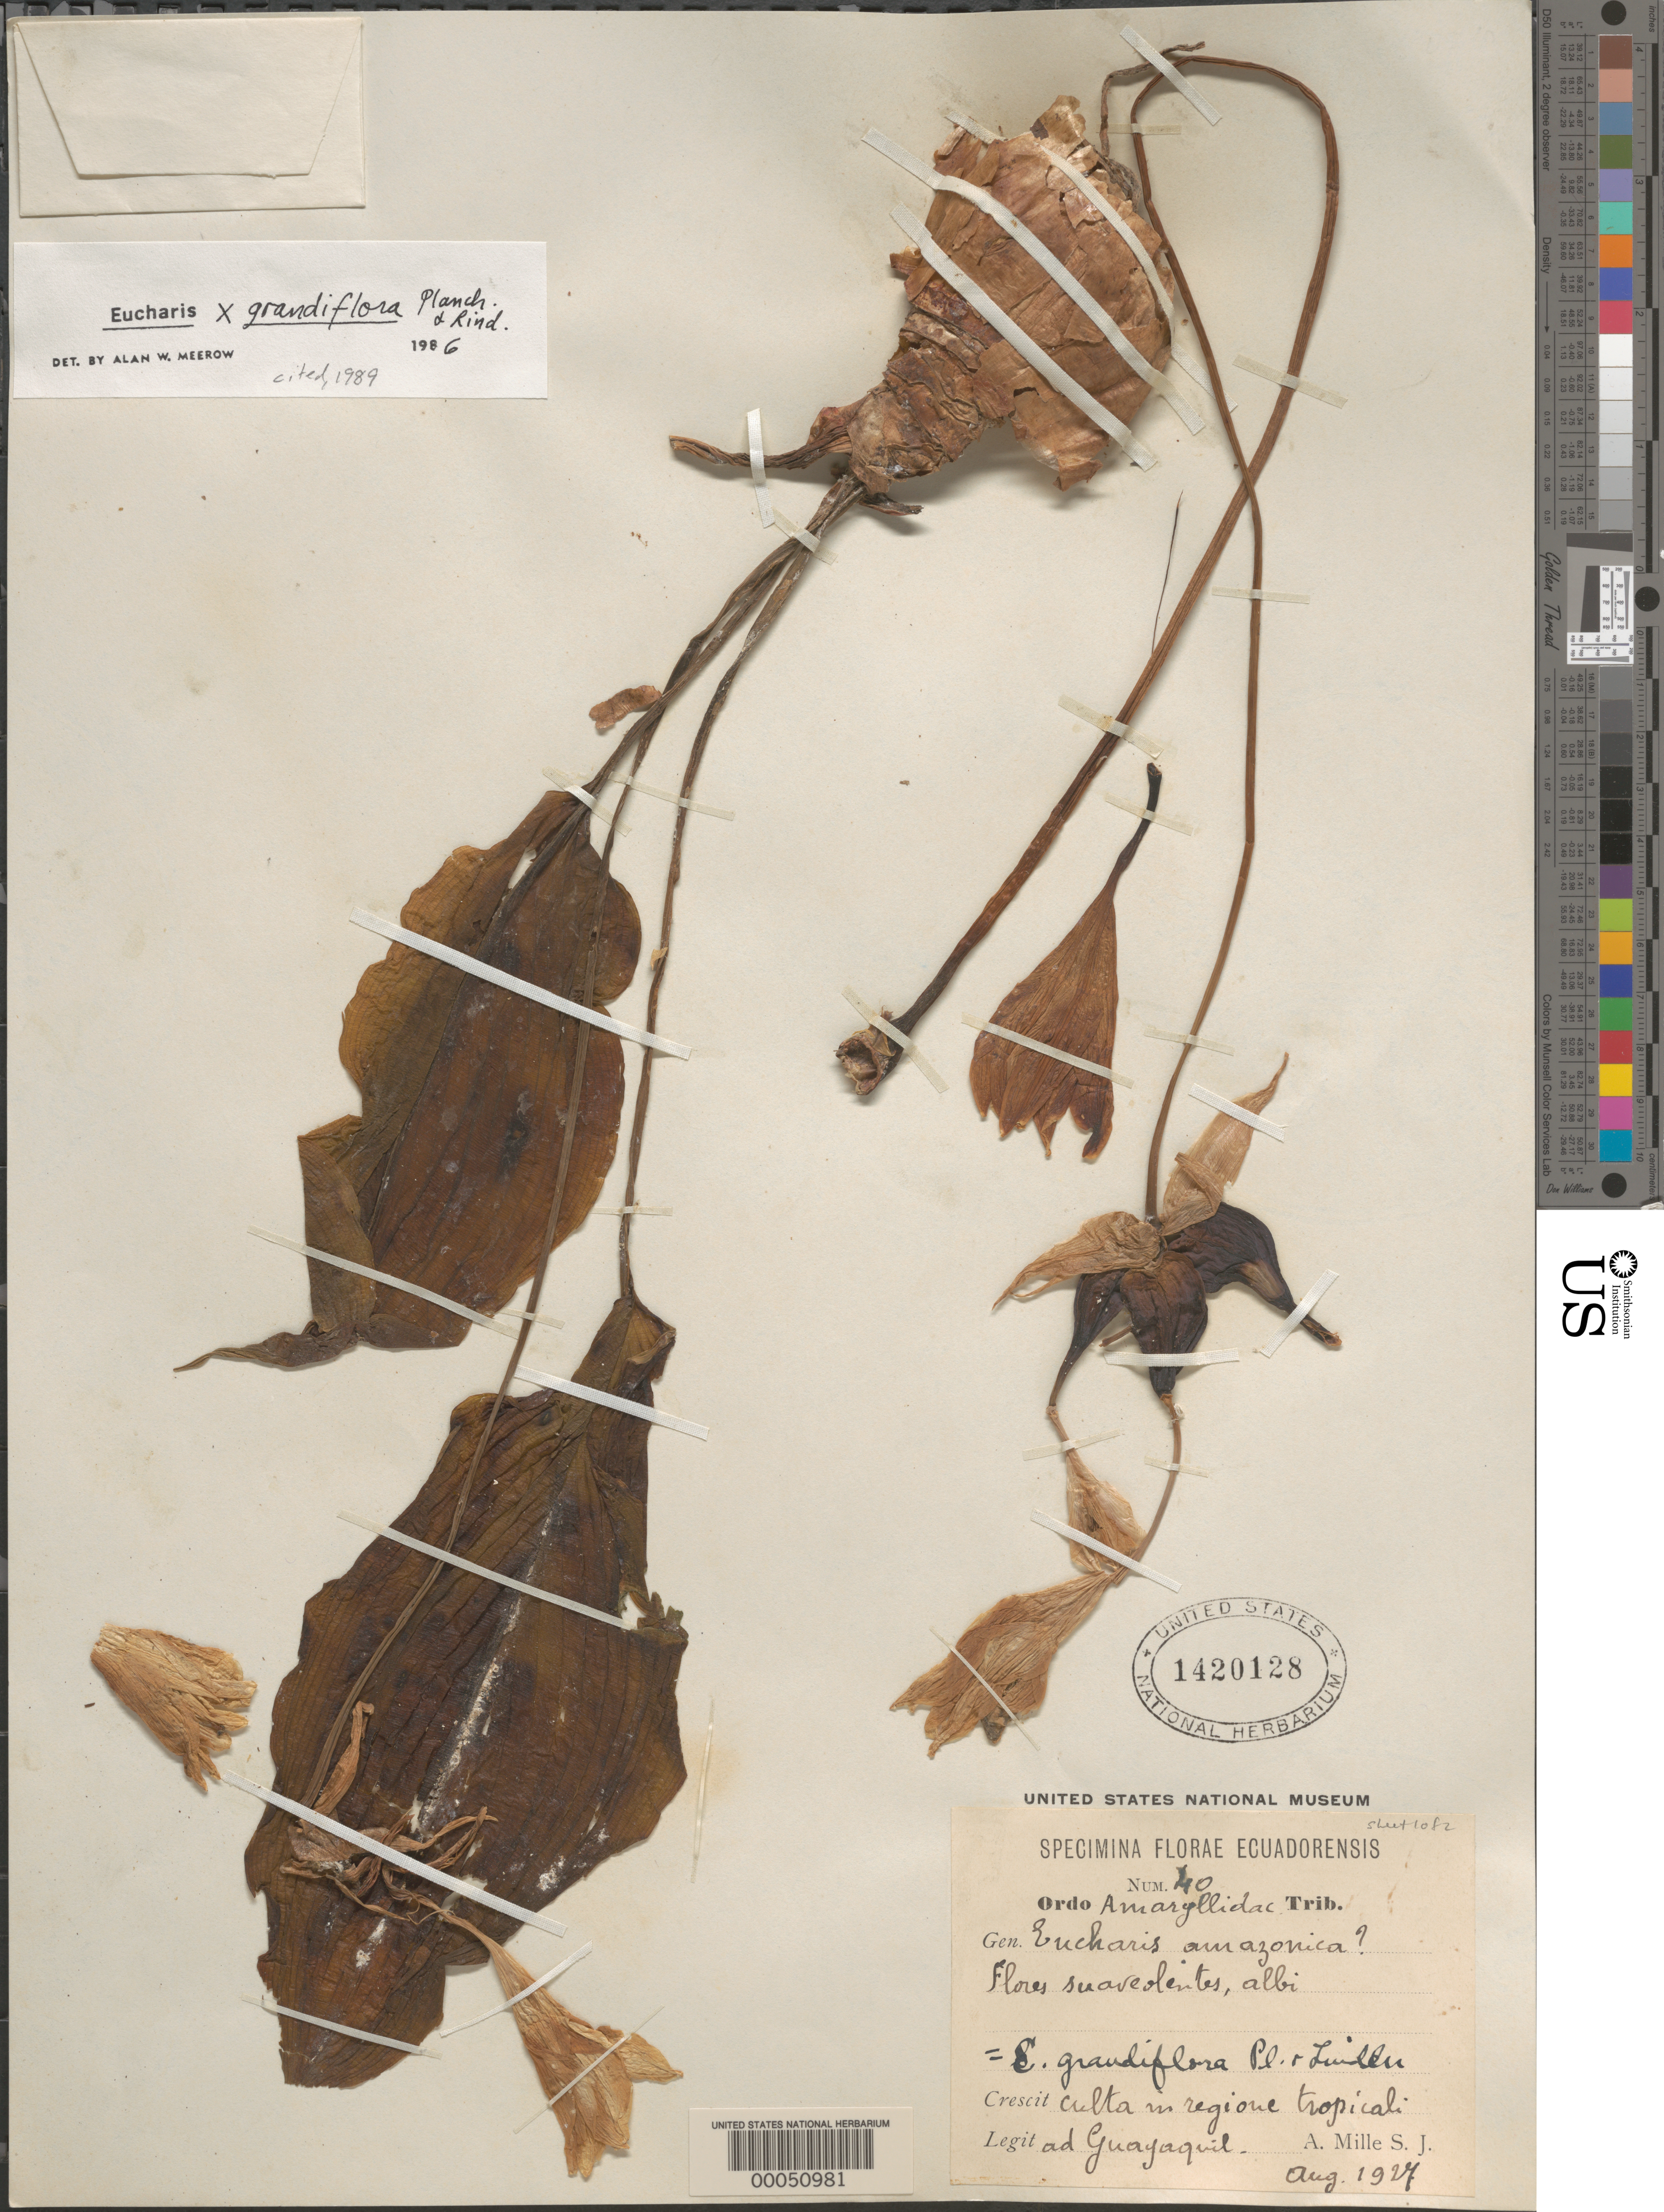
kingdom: Plantae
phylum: Tracheophyta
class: Liliopsida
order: Asparagales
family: Amaryllidaceae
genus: Eucharis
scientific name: Eucharis grandiflora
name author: Planch. & B.L. Linden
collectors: L. Mille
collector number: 40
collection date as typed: Aug 1927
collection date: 1927-08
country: Ecuador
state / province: Guayas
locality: Guayaquil, Haciendo Bonchna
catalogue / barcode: US 1420128